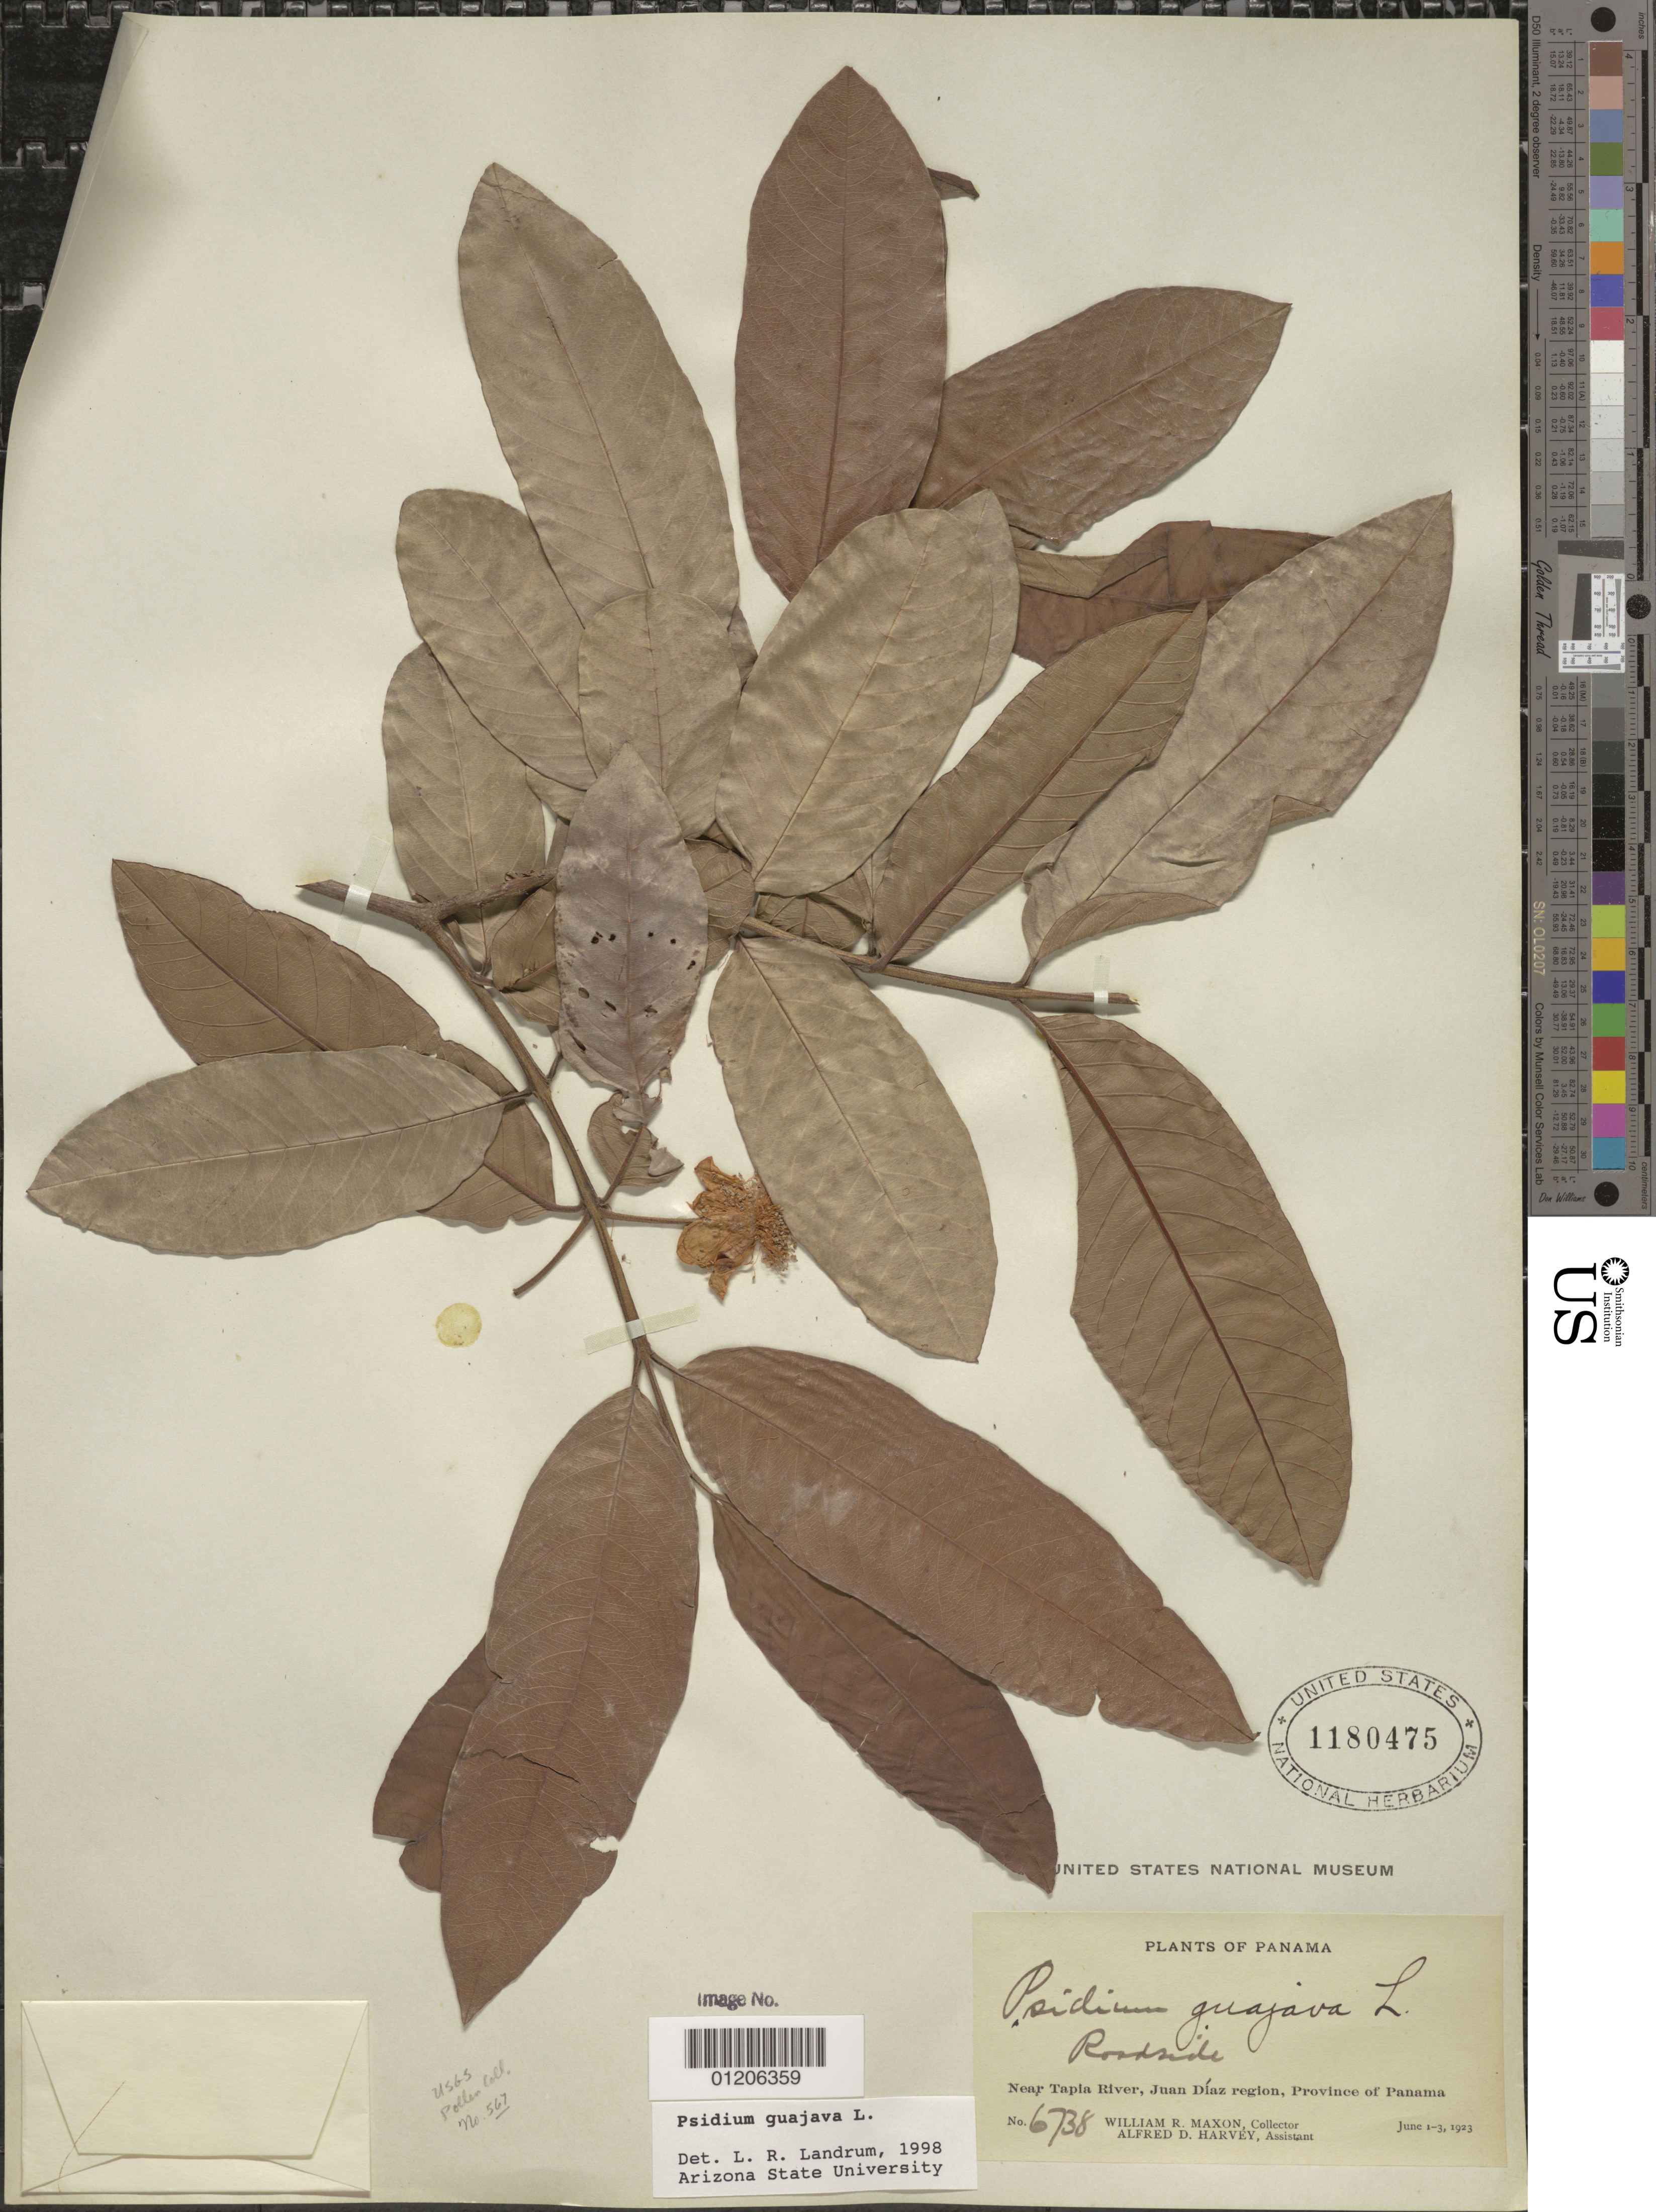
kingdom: Plantae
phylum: Tracheophyta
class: Magnoliopsida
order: Myrtales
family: Myrtaceae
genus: Psidium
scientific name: Psidium guajava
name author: L.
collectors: W. R. Maxon & A. D. Harvey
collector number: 6738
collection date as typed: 01 Jun 1923 to 03 Jun 1923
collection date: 1923-06-01/1923-06-03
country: Panama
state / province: Panamá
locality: Near Tapia River, Juan Diaz Region.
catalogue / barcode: US 1180475